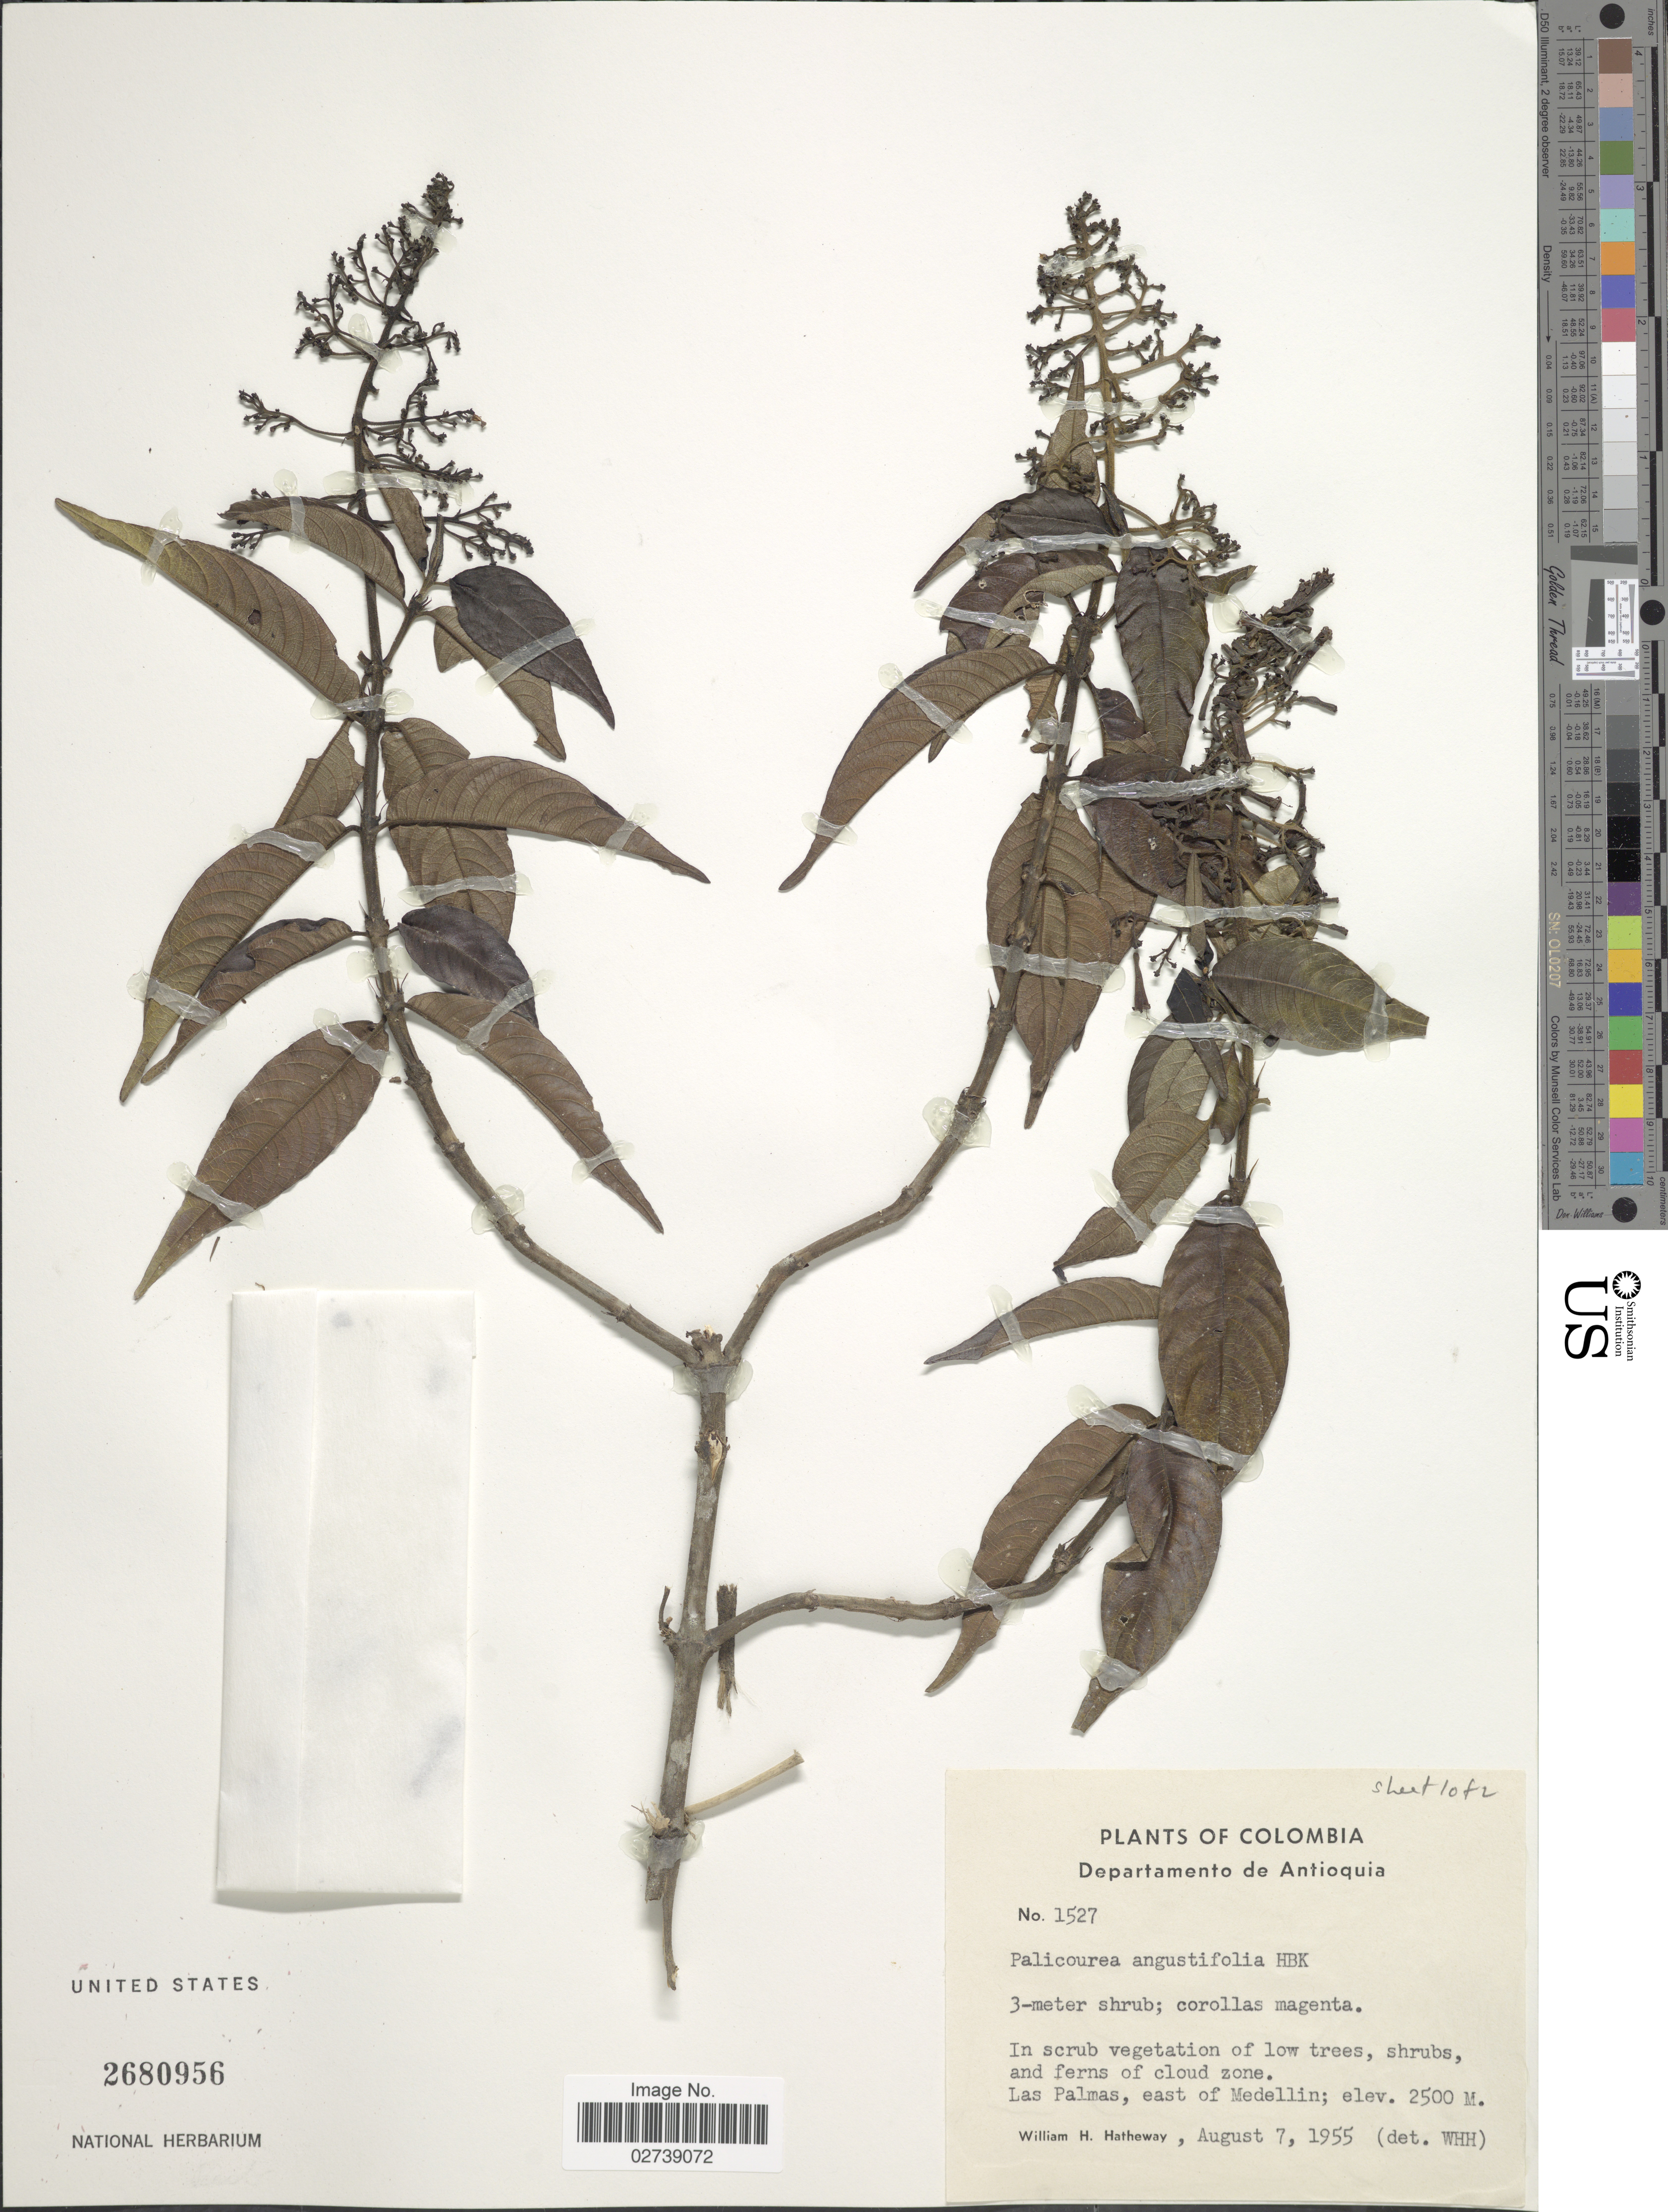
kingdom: Plantae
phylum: Tracheophyta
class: Magnoliopsida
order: Gentianales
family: Rubiaceae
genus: Palicourea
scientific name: Palicourea angustifolia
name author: Kunth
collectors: W. H. Hatheway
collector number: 1527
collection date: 1955-08-07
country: Colombia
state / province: Antioquia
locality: Departamento de Antioquia. Las Palmas, east of Medellin.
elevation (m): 2500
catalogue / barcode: US 2680956